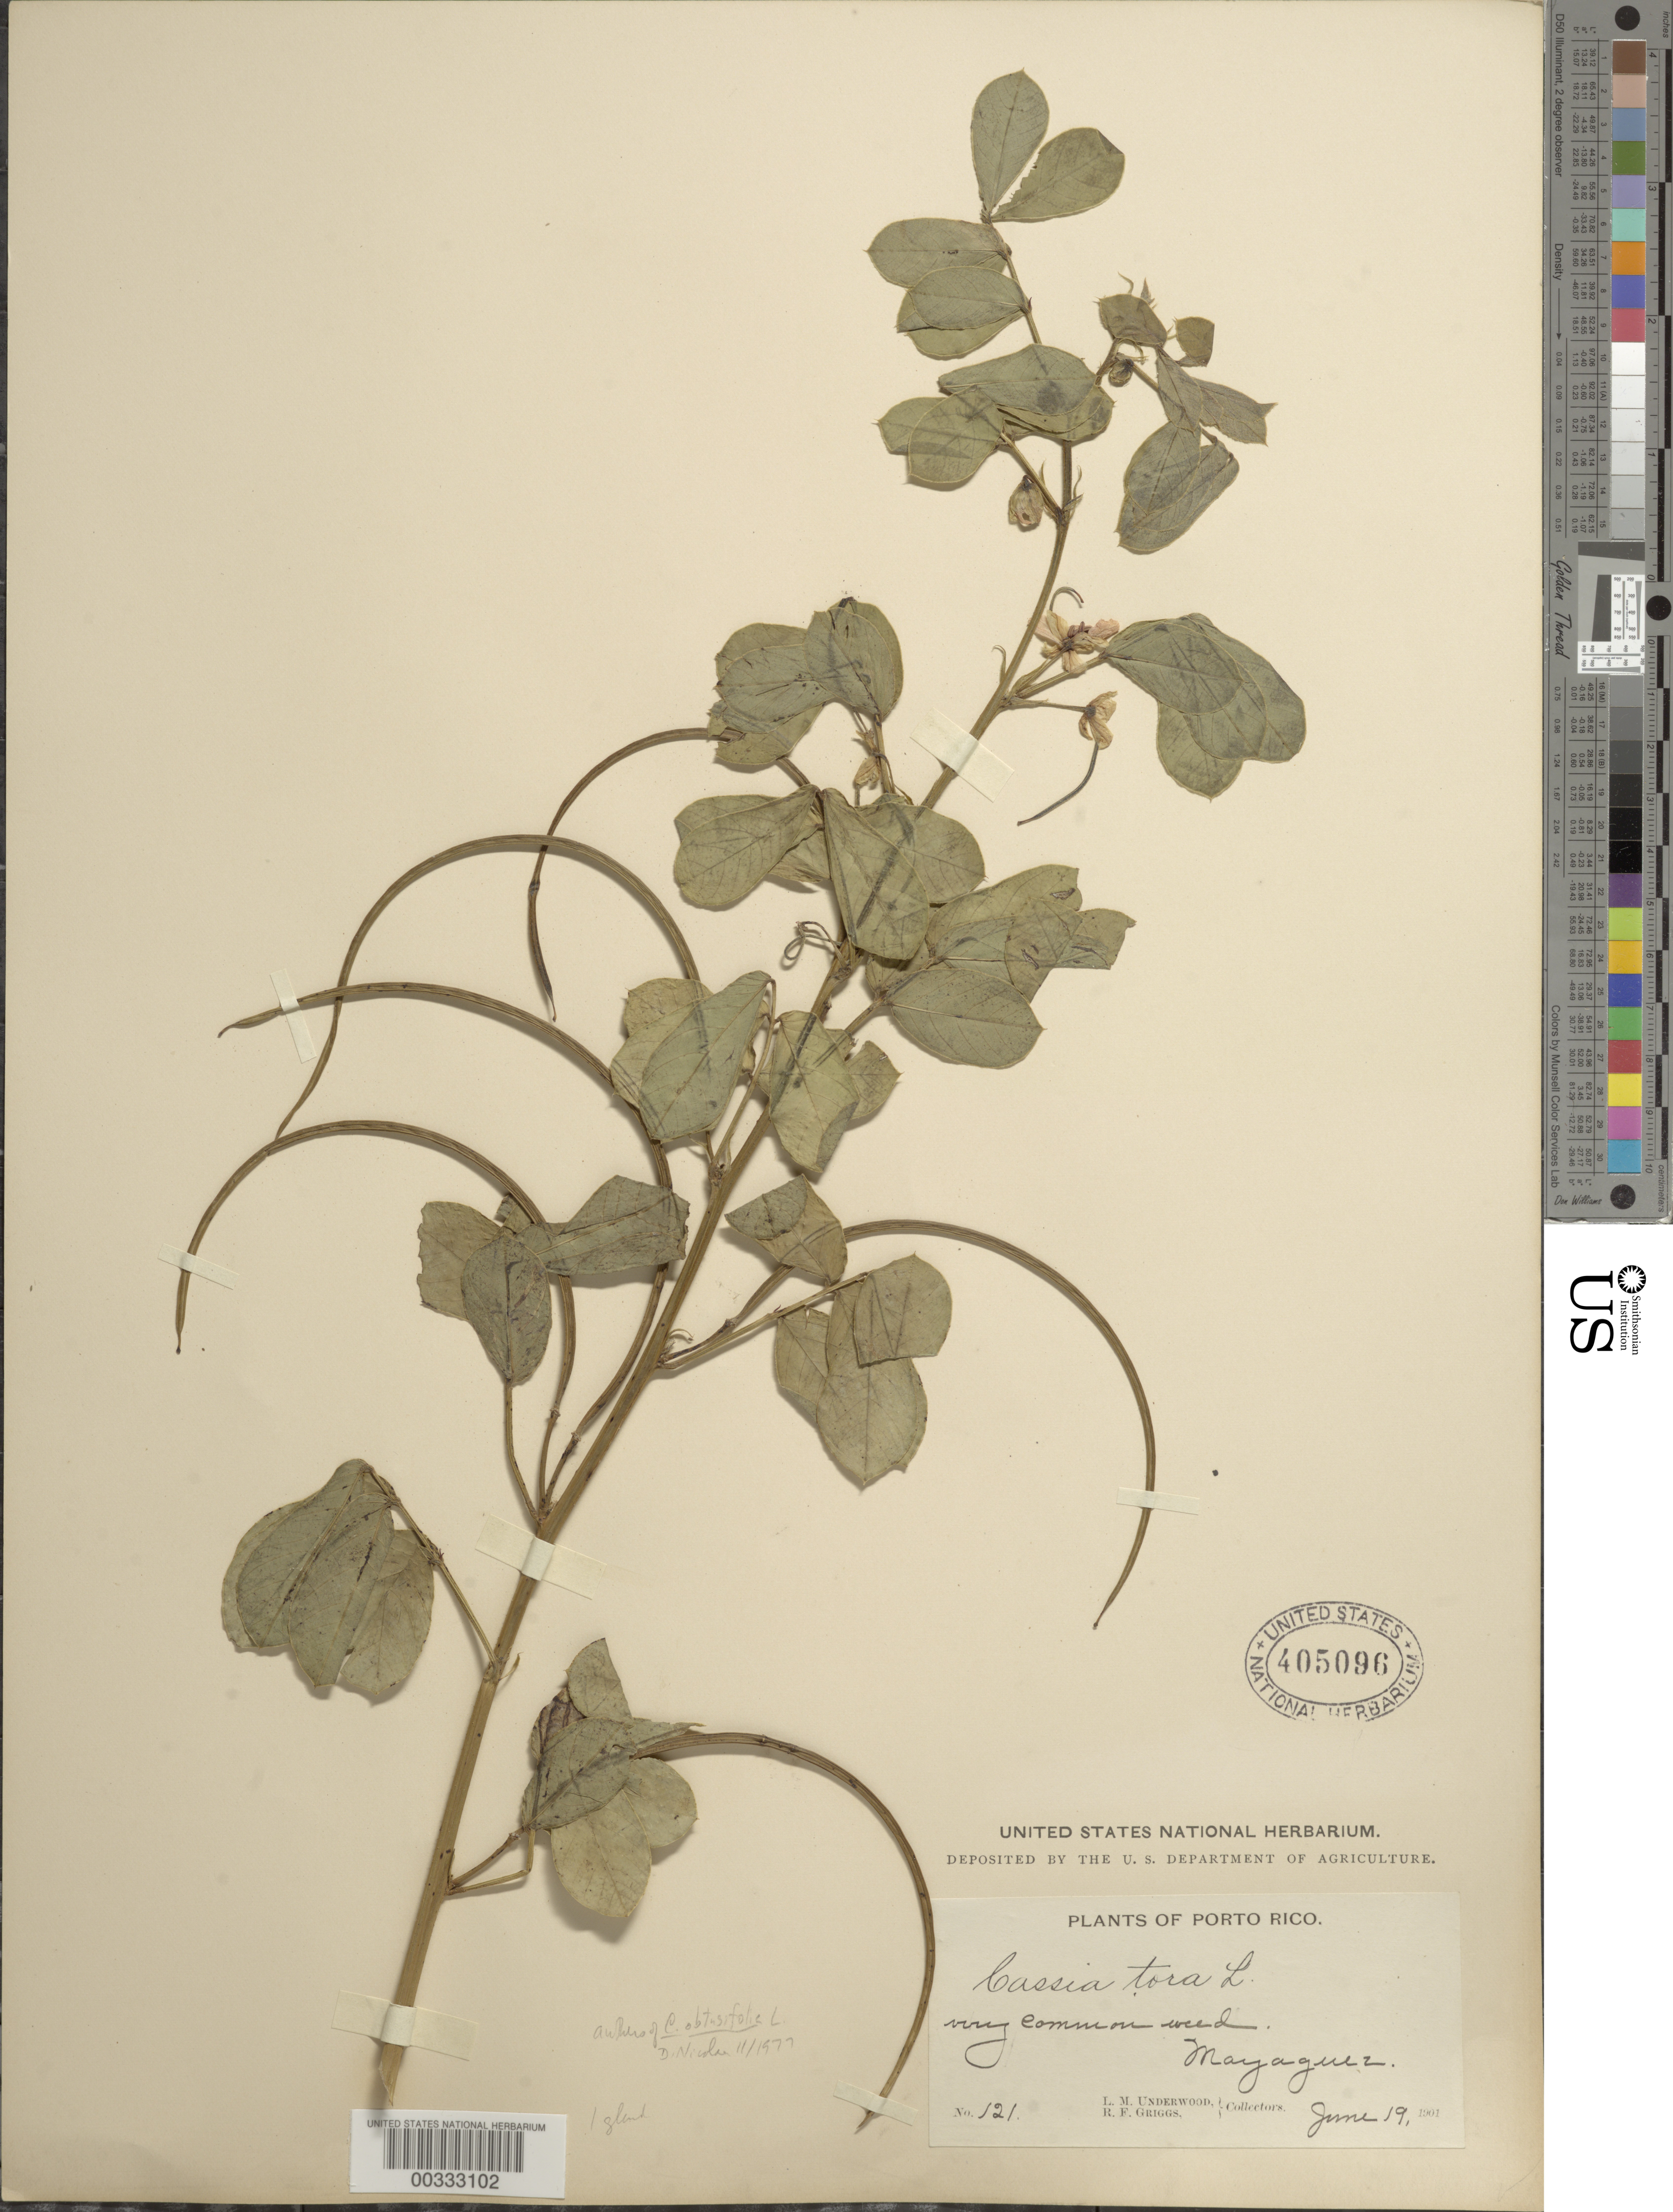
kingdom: Plantae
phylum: Tracheophyta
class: Magnoliopsida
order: Fabales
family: Fabaceae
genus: Senna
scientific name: Senna obtusifolia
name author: (L.) H.S. Irwin & Barneby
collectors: L. M. Underwood & R. F. Griggs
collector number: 121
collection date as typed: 19 Jun 1901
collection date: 1901-06-19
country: Puerto Rico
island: Greater Antilles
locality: Mayaguez.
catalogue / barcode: US 405096